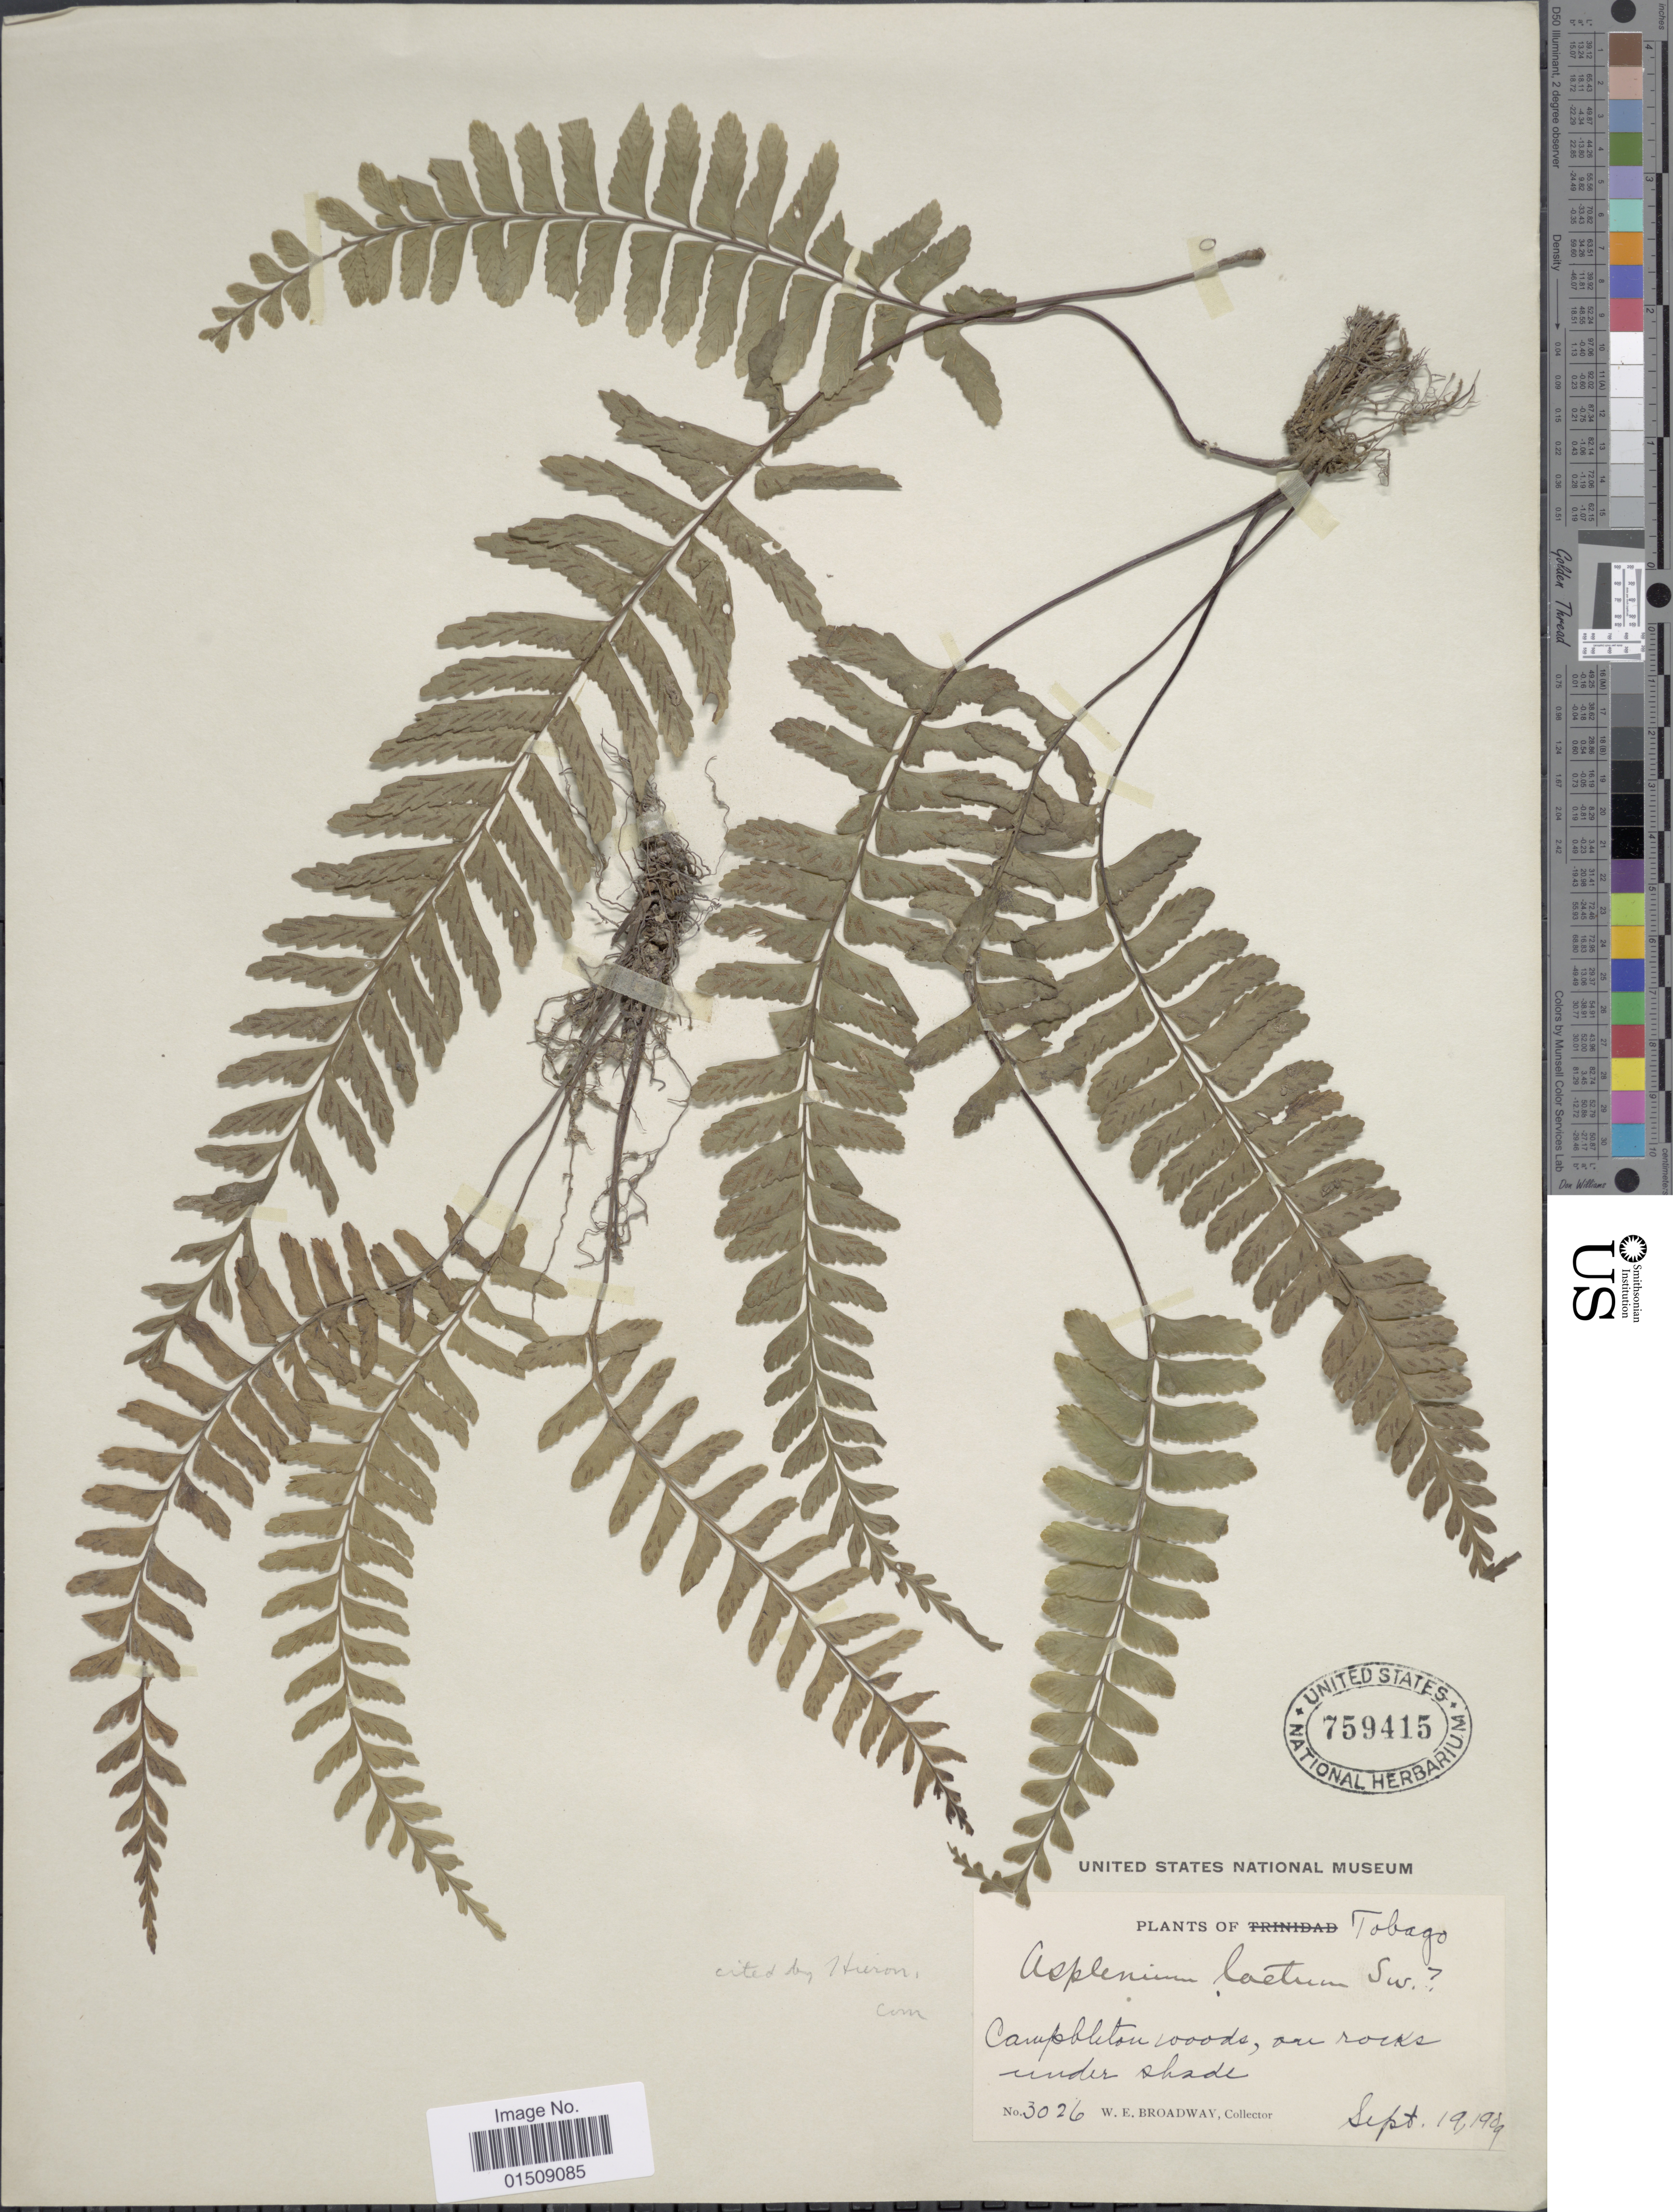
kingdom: Plantae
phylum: Tracheophyta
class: Polypodiopsida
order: Polypodiales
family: Aspleniaceae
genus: Asplenium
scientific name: Asplenium laetum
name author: Sw.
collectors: W. E. Broadway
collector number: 3026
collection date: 1909-09-19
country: Trinidad and Tobago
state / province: Tobago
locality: Tobago, Cambleton woods, on rocks under shade.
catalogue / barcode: US 759415